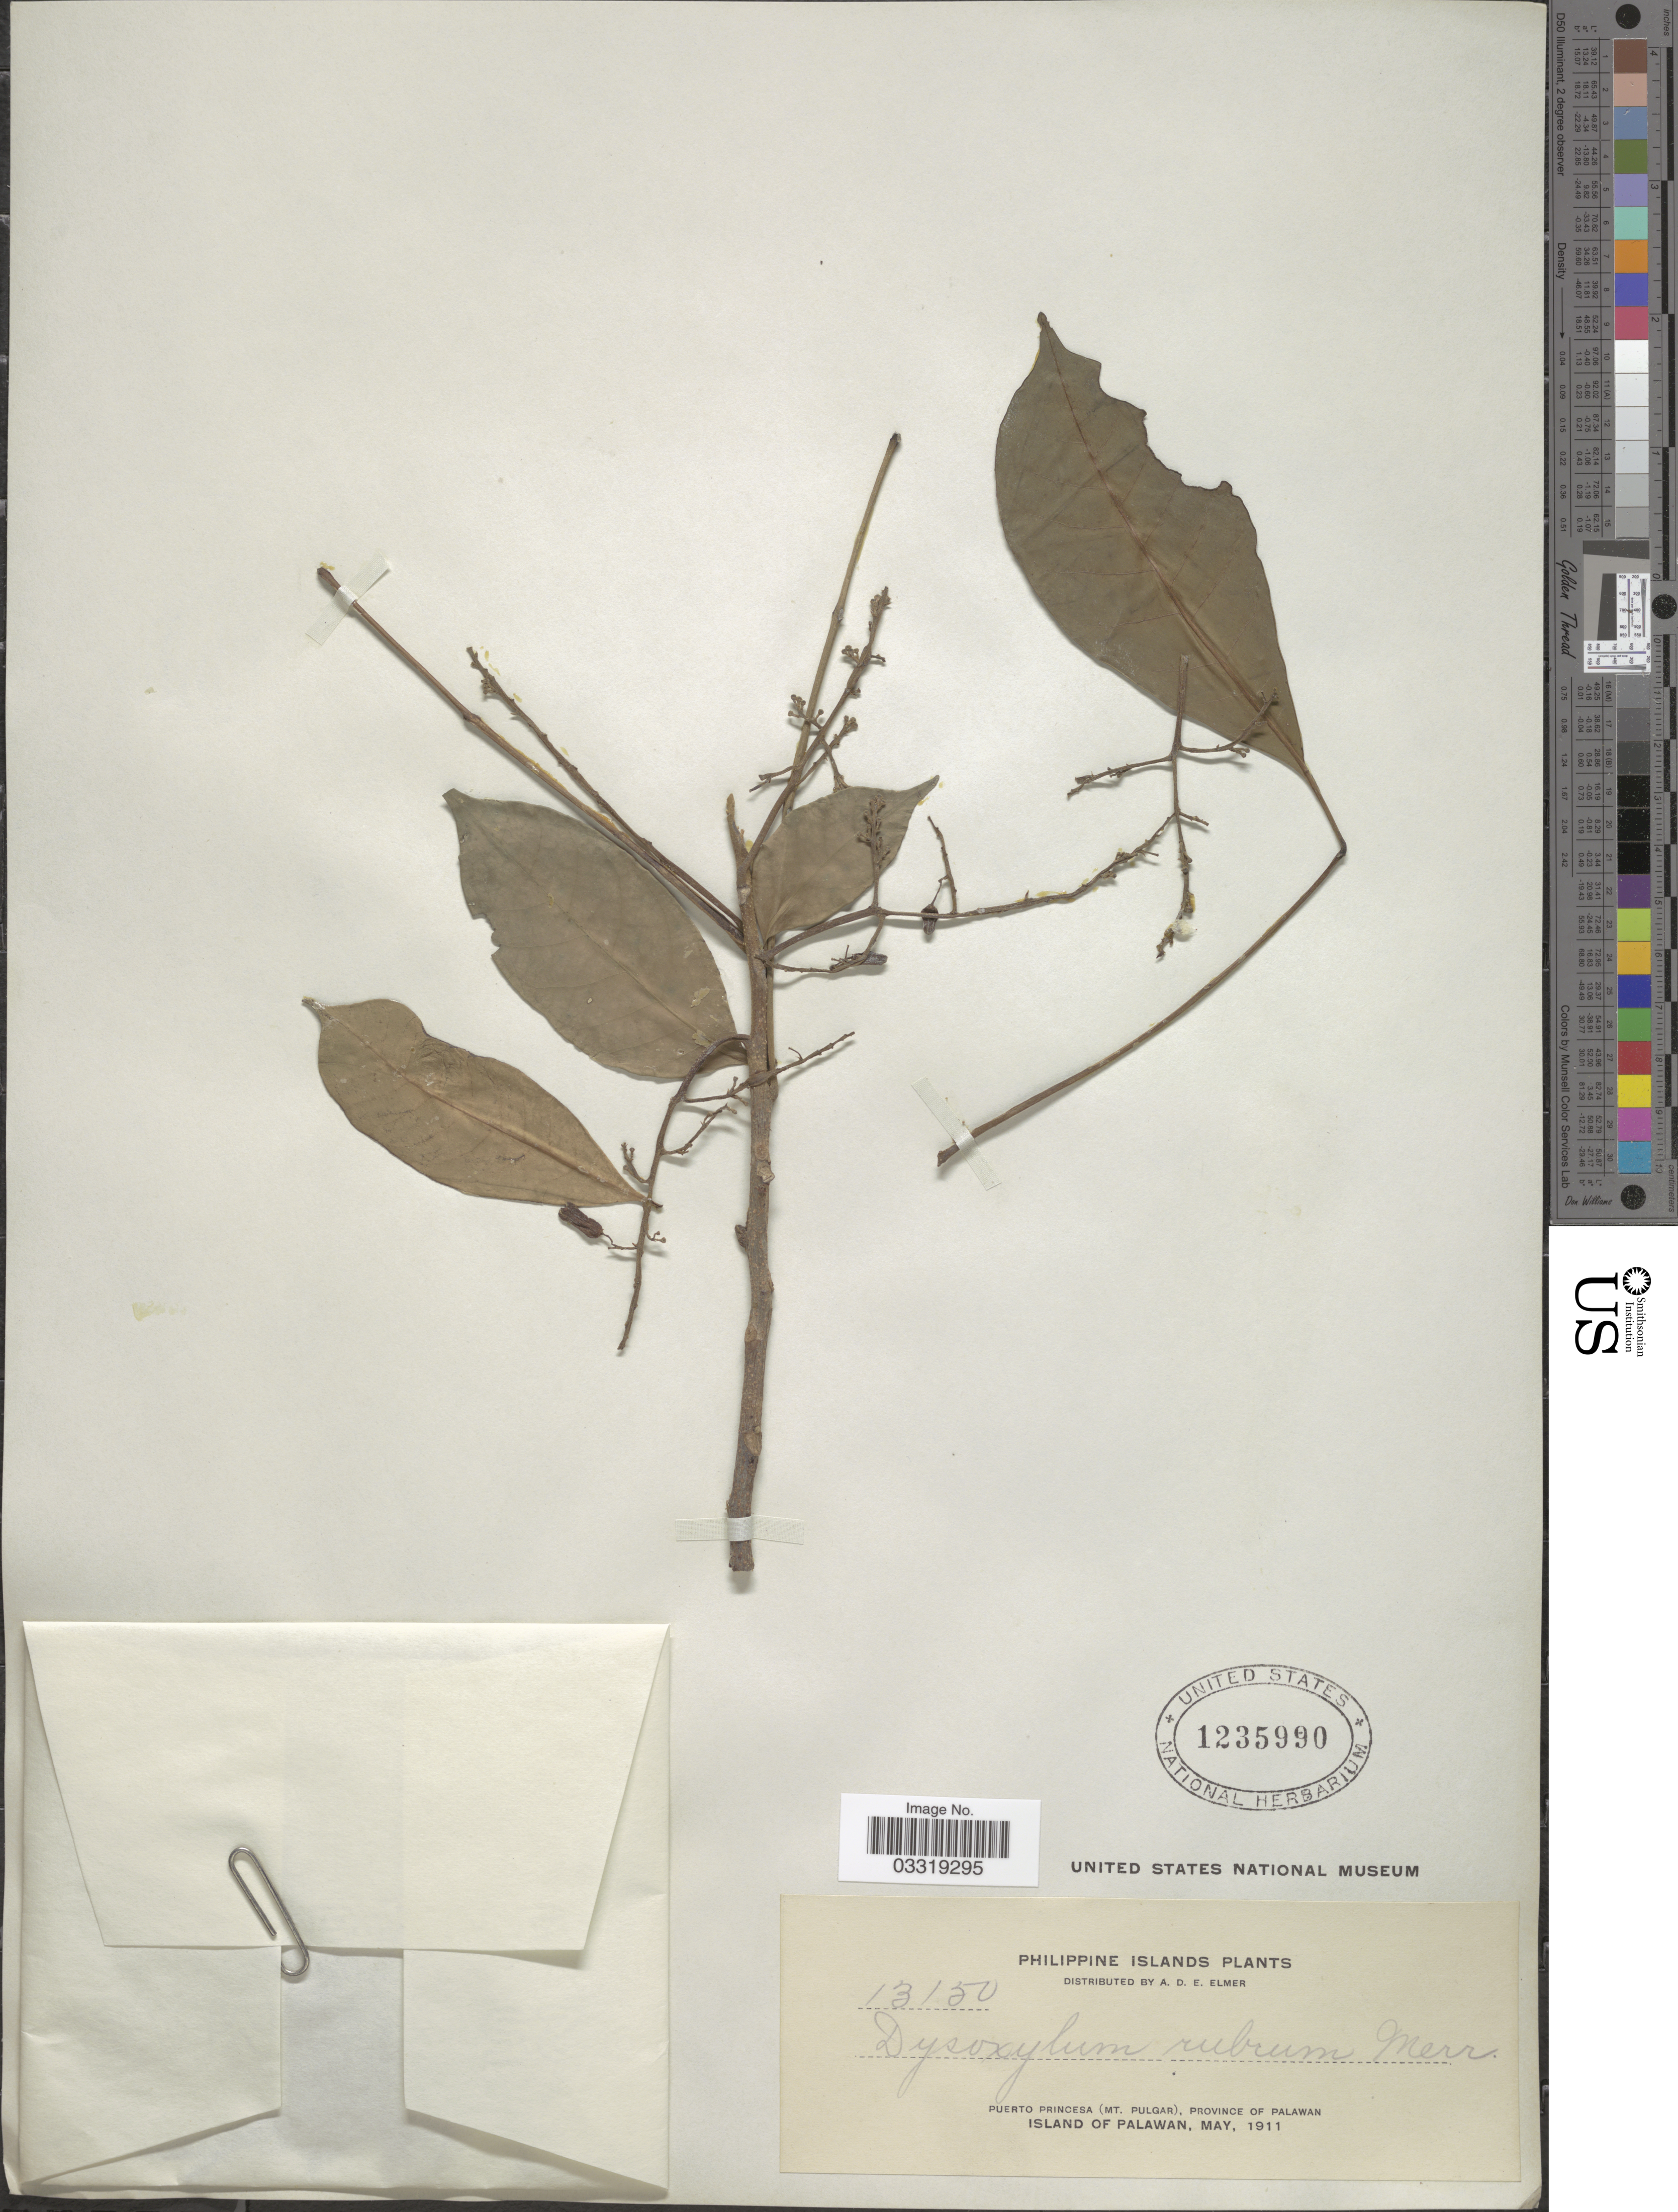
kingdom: Plantae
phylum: Tracheophyta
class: Magnoliopsida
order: Sapindales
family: Meliaceae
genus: Goniocheton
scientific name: Goniocheton arborescens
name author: Blume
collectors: A. D. E. Elmer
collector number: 13150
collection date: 1911-05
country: Philippines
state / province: Mimaropa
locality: Puerto Princesa (Mt. Pulgar), Province of Palawan. Island of Palawan.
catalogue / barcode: US 1235990